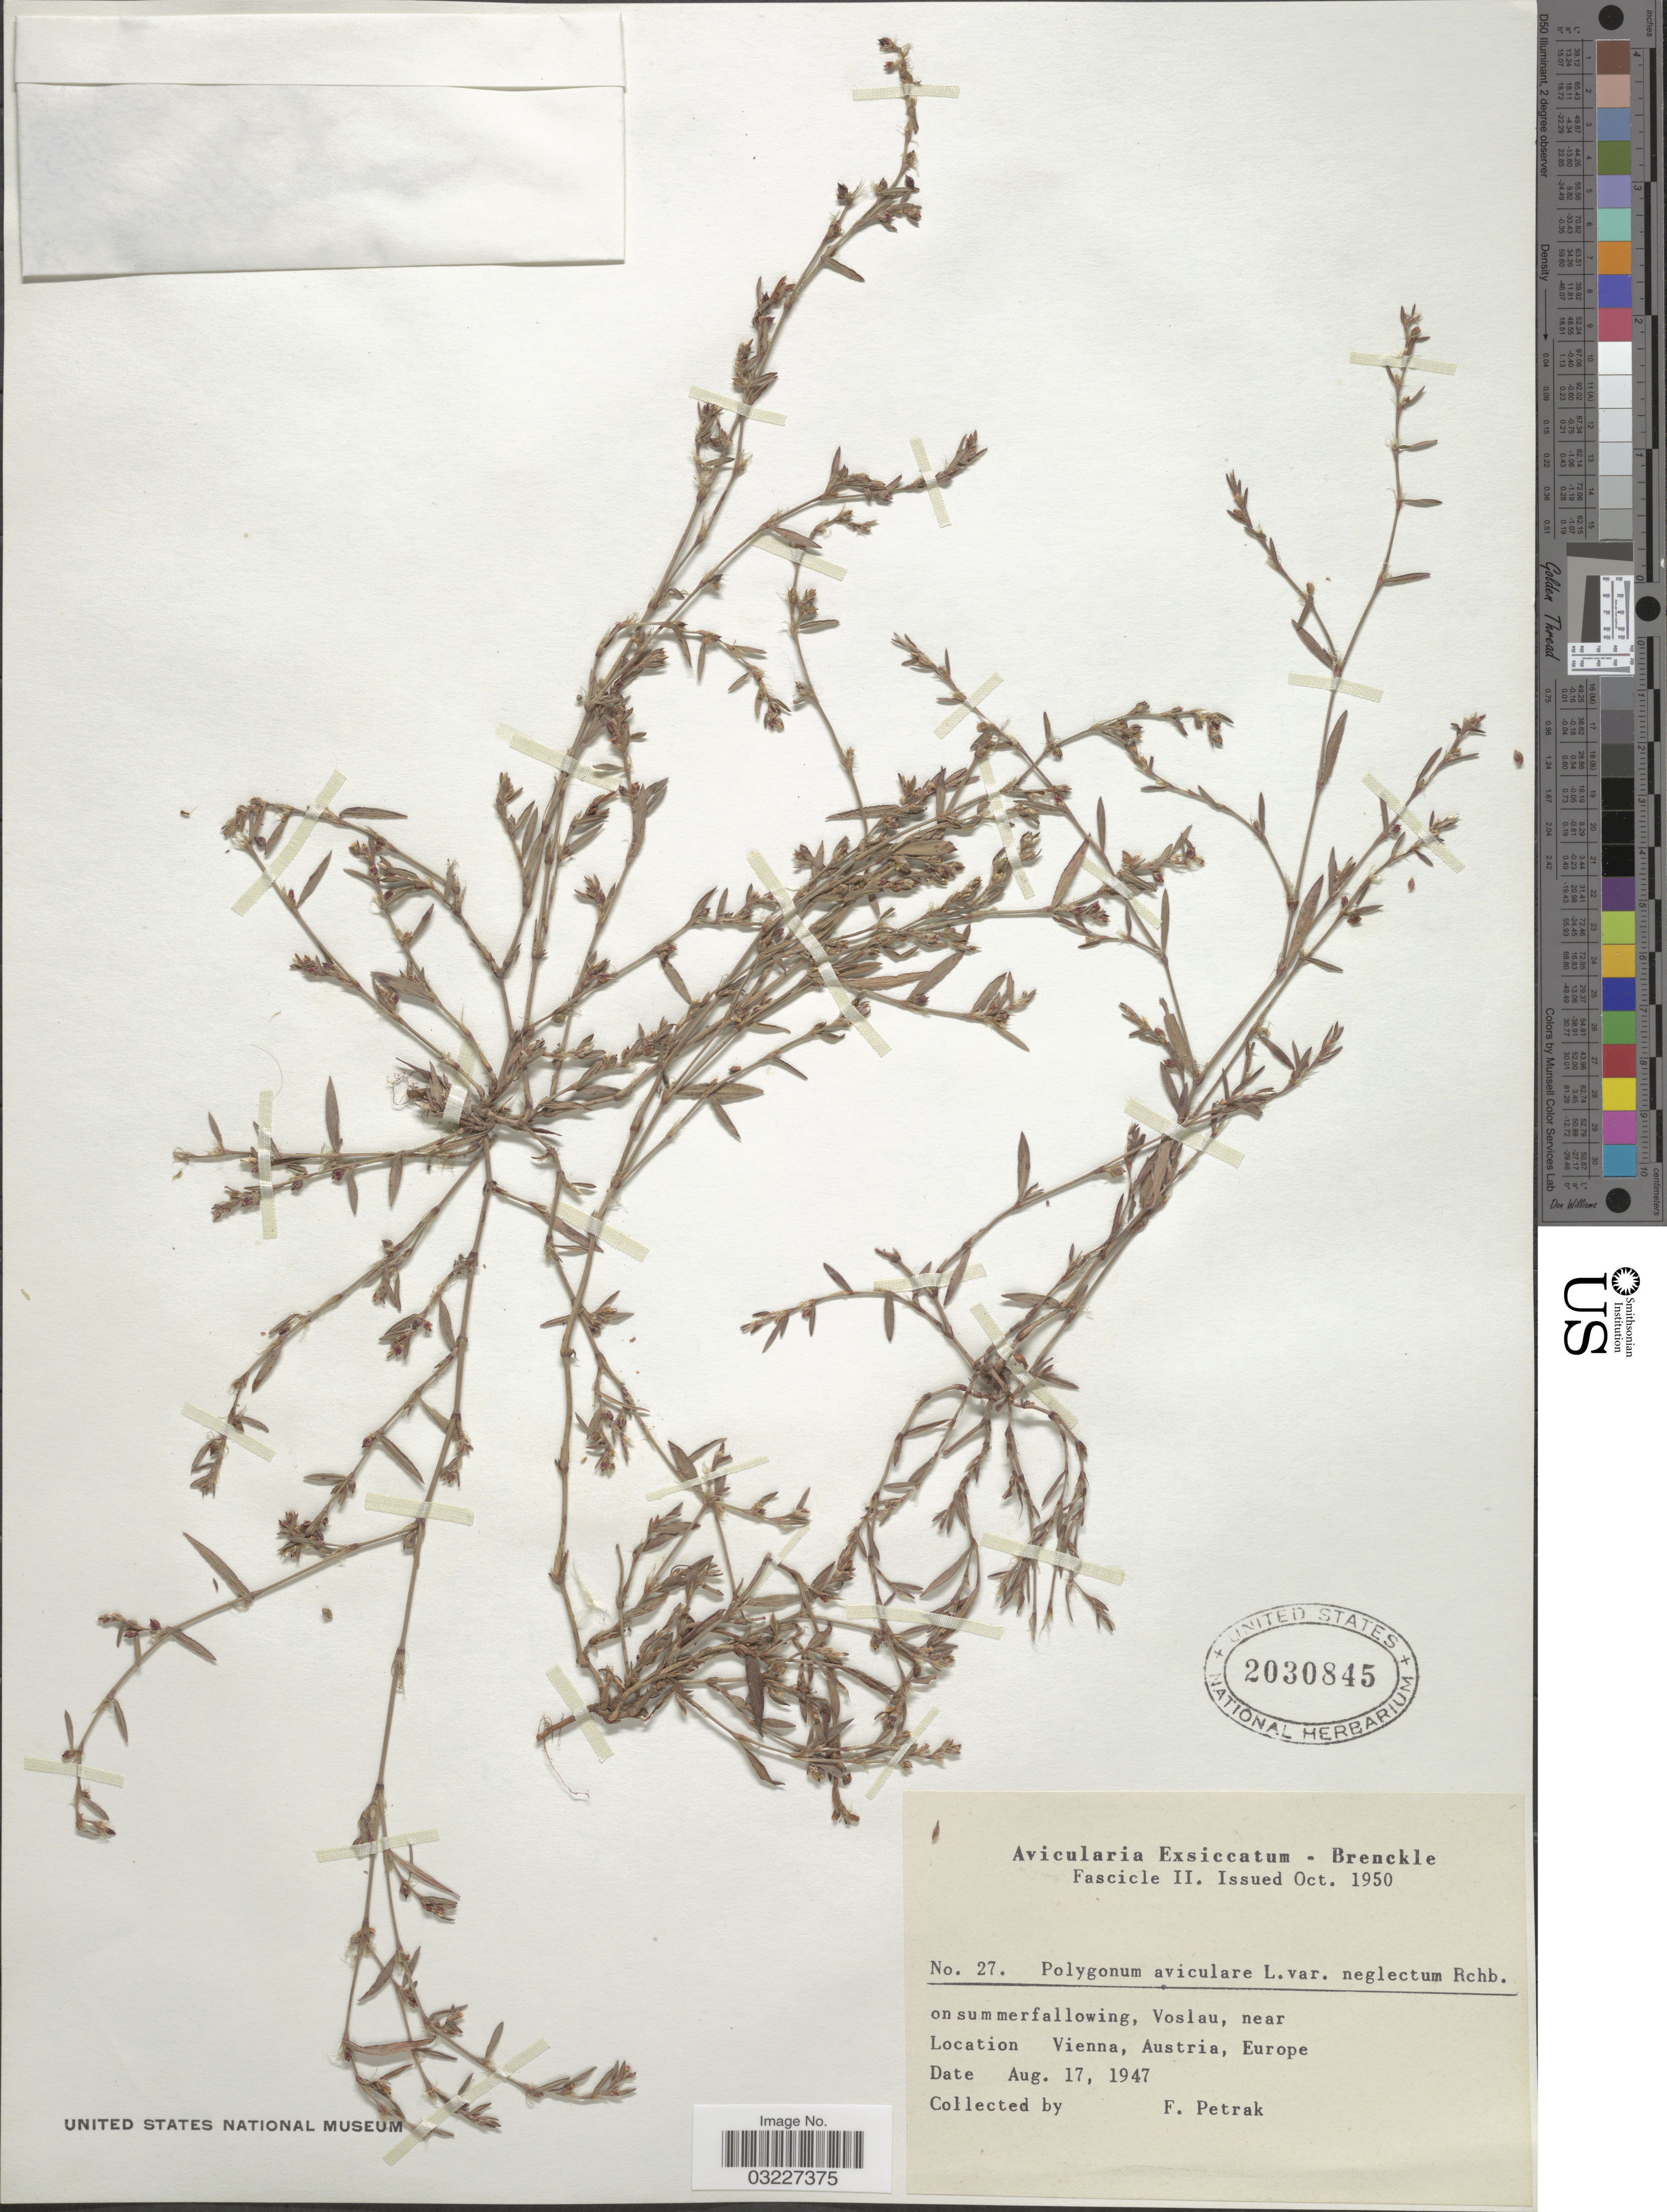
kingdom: Plantae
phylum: Tracheophyta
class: Magnoliopsida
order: Caryophyllales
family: Polygonaceae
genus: Polygonum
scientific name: Polygonum aviculare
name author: L.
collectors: F. Petrak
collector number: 27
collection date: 1947-08-17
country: Austria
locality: On summerfallowing, Voslau, near Vienna.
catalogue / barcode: US 2030845